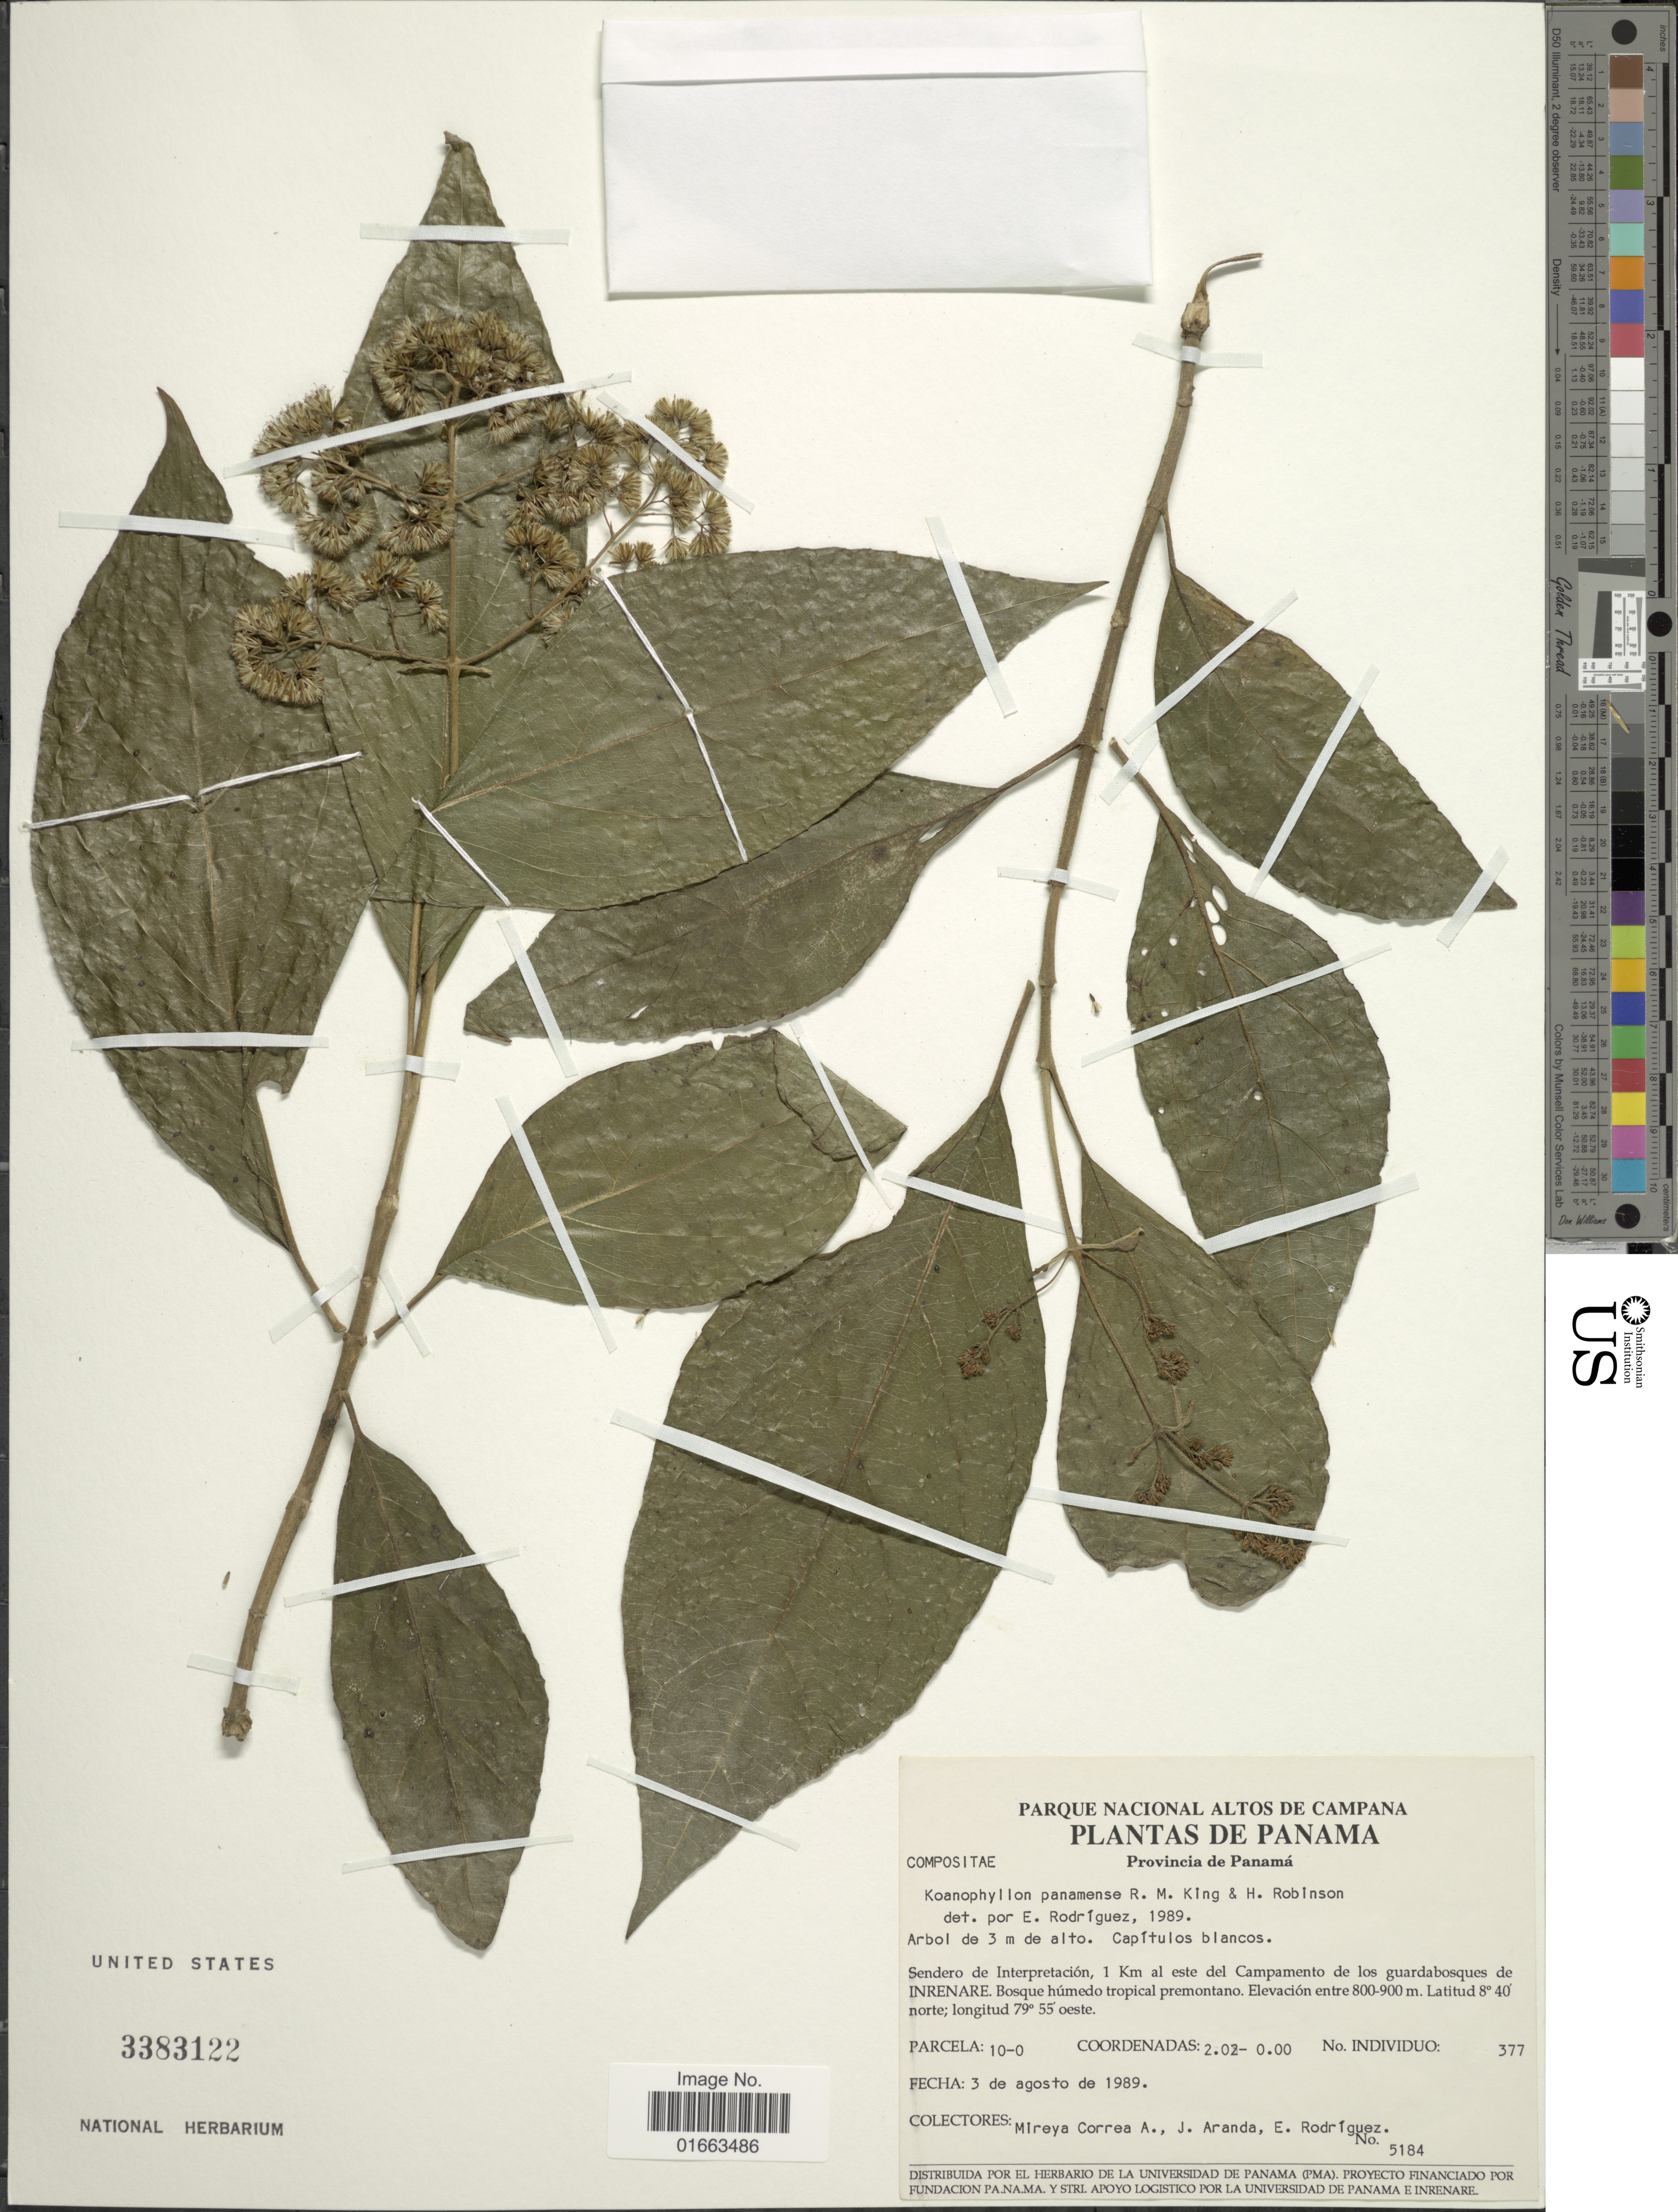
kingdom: Plantae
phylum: Tracheophyta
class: Magnoliopsida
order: Asterales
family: Asteraceae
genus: Koanophyllon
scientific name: Koanophyllon panamensis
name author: R.M. King & H. Rob.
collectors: M. D. Corrêa-A., A. Aranda & E. Rodriguez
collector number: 5184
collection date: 1989-08-03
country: Panama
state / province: Panamá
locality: Sendero de Interpretación, 1 Km al este del campamento de los guardabosques de Inrenare, Bosque húmedo tropical premontano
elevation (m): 800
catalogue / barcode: US 3383122